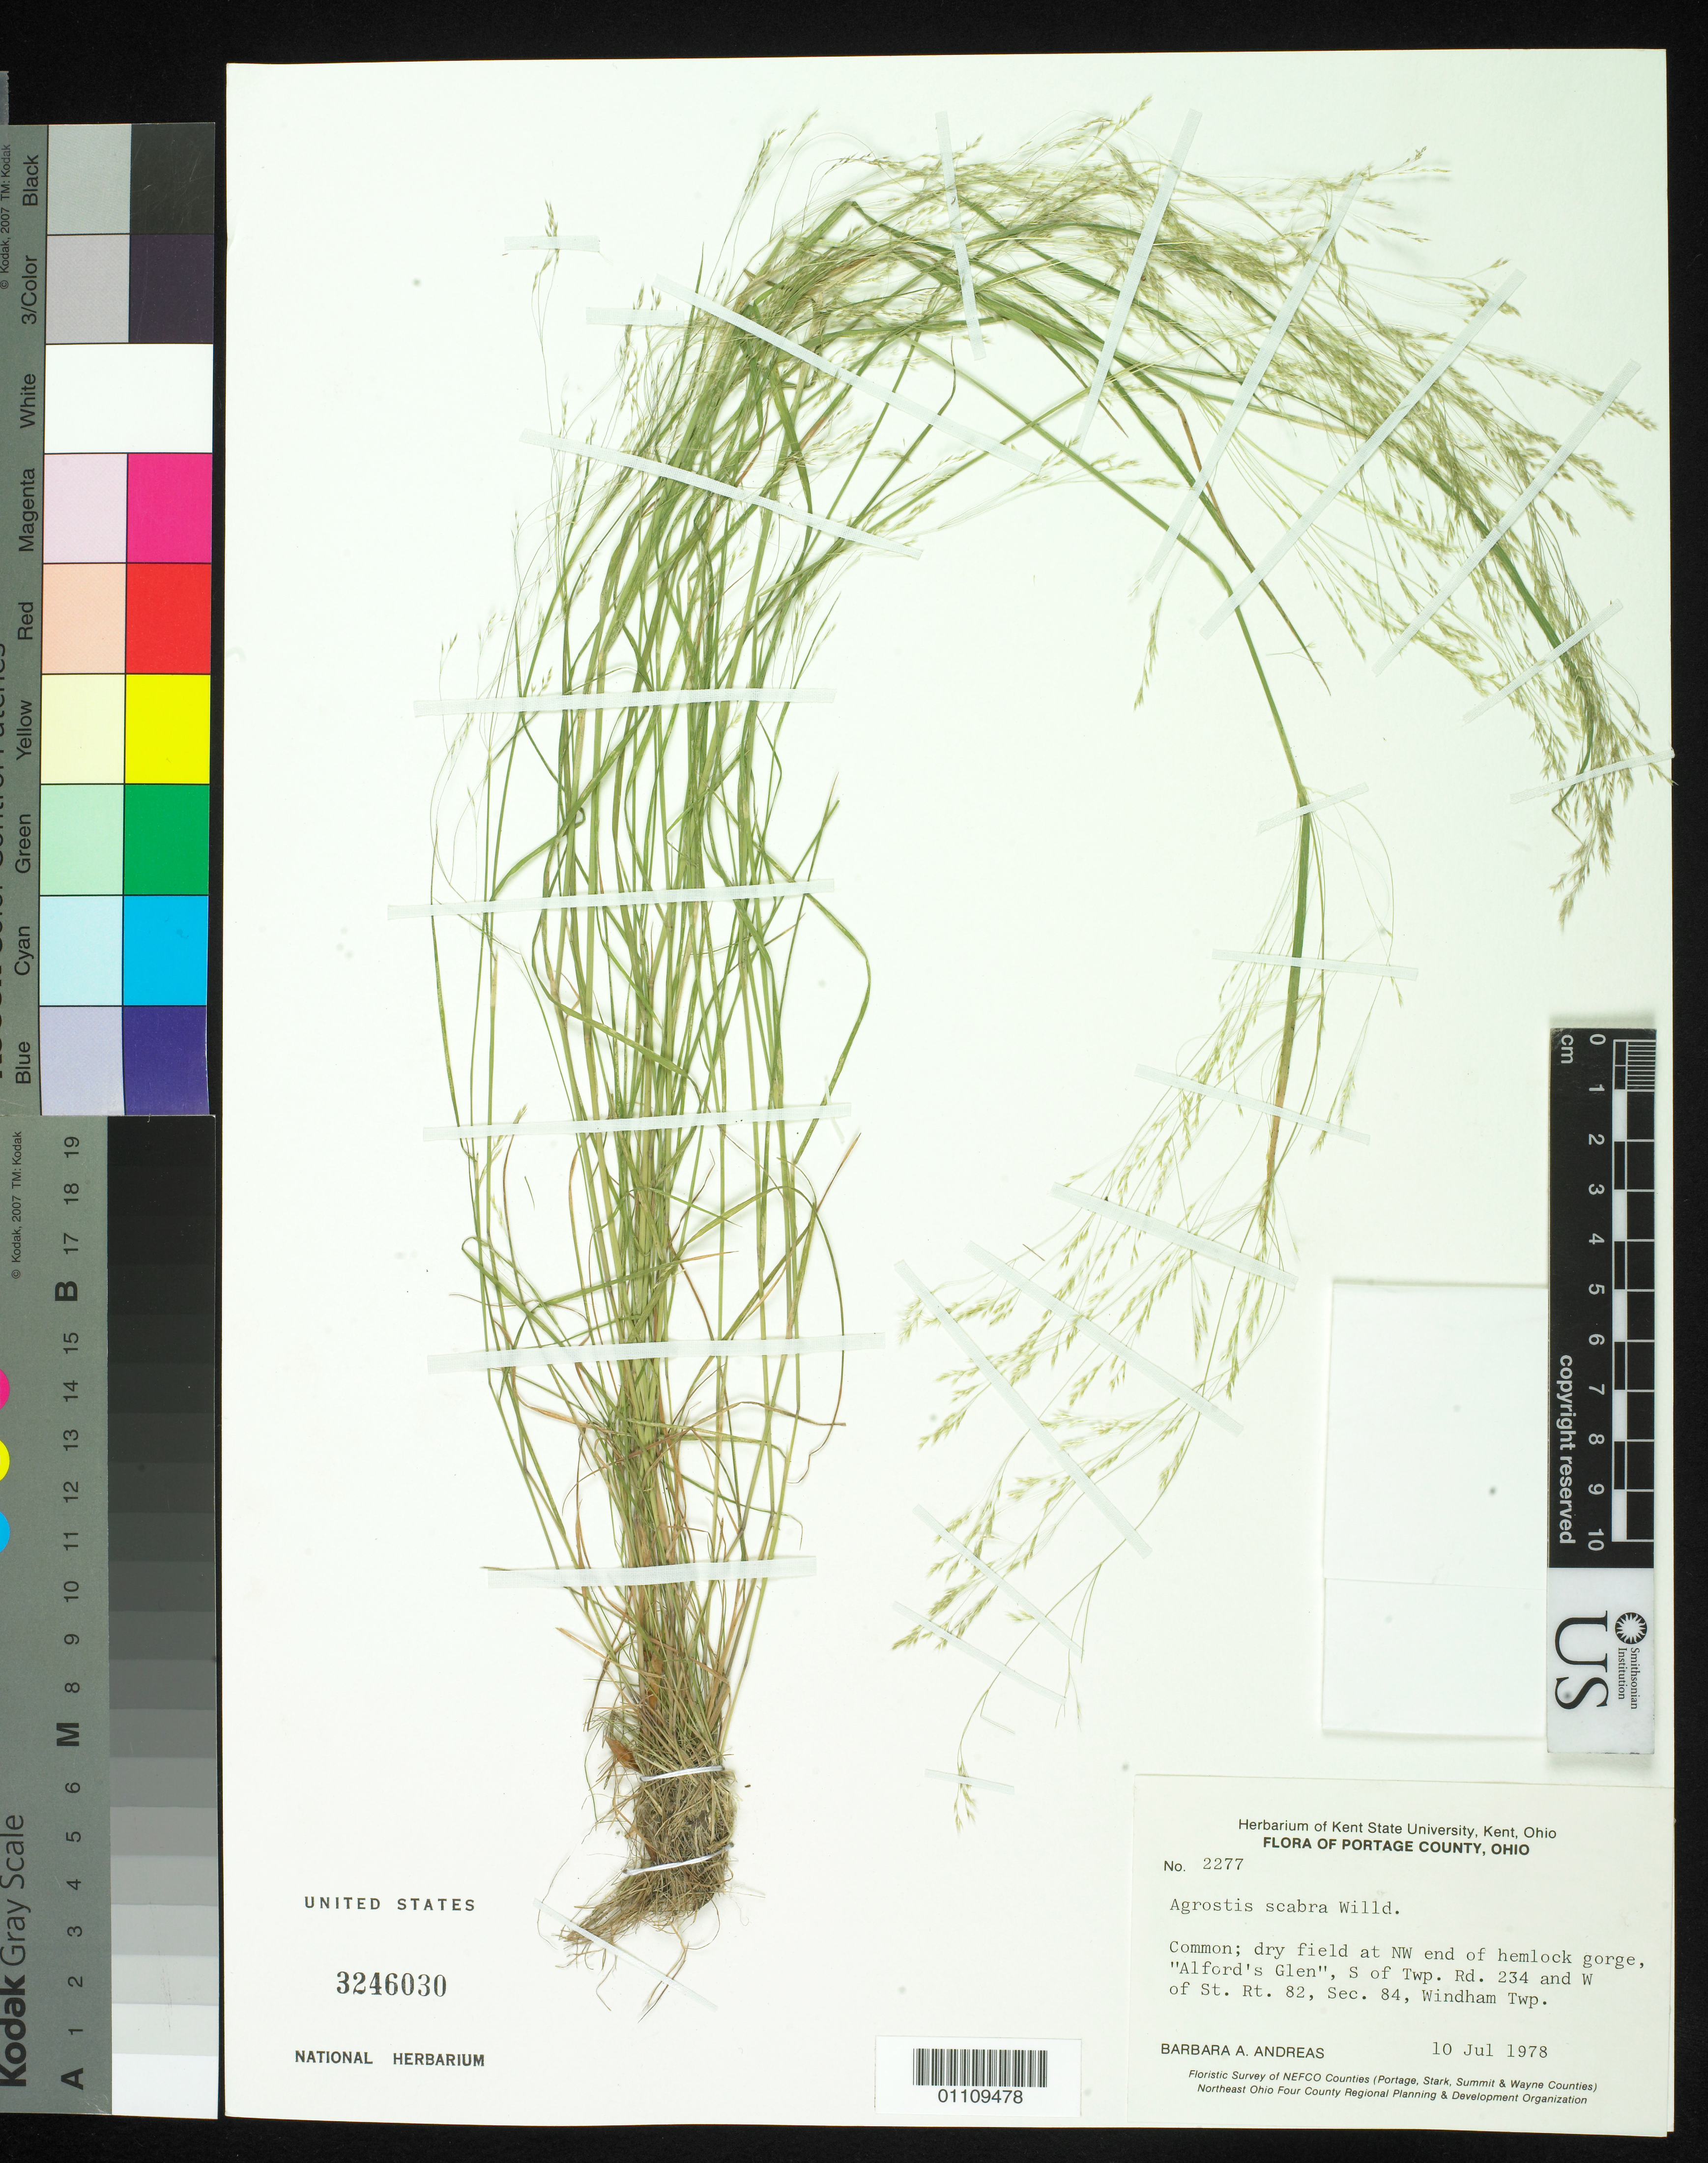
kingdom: Plantae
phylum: Tracheophyta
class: Liliopsida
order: Poales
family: Poaceae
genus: Agrostis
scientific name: Agrostis scabra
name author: Willd.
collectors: B. A. Andreas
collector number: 2277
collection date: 1978-07-10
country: United States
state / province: Ohio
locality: "Alford's Glen", S of Twp. Rd. 234 and W of St, Rt, 82, Sec. 84, Windham Twp.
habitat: dry field.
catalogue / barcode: US 3246030